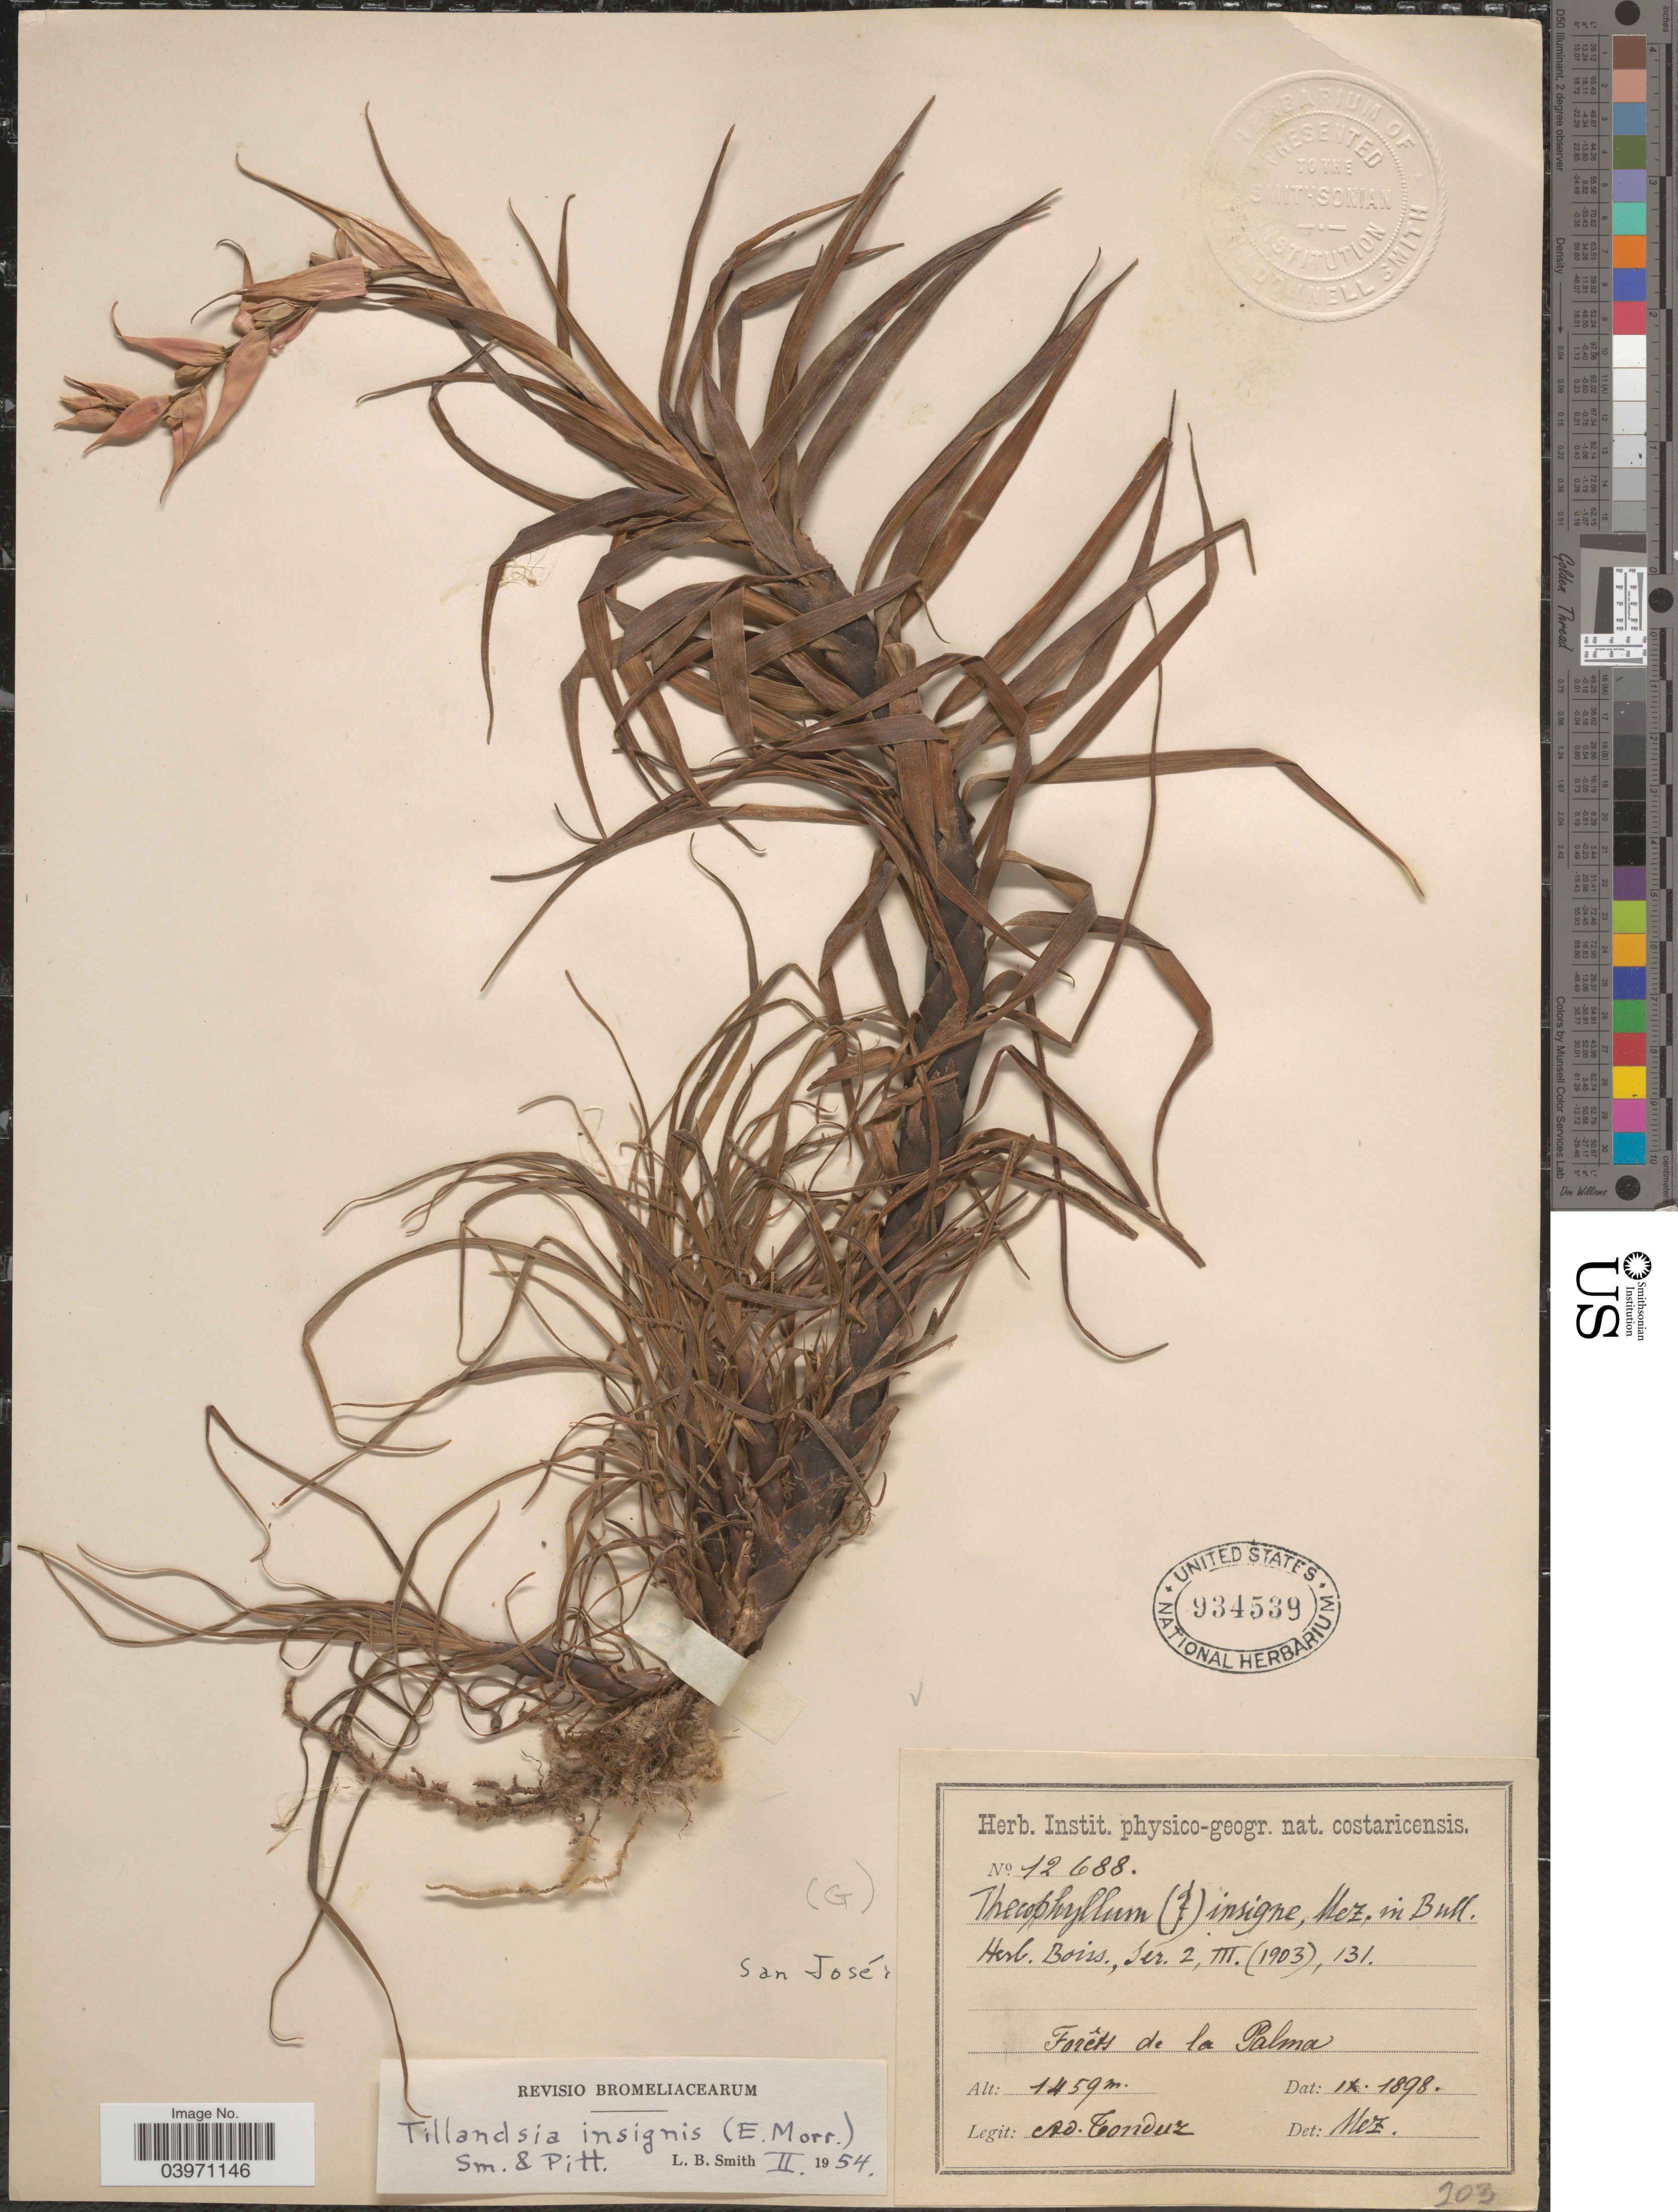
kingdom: Plantae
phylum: Tracheophyta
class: Liliopsida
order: Poales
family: Bromeliaceae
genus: Tillandsia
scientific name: Tillandsia insignis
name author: (Mez) L.B. Sm. & Pittendr.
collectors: A. Tonduz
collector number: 12688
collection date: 1898-09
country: Costa Rica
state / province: San José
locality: Forêts de la Palma.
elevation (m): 1459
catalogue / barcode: US 934539